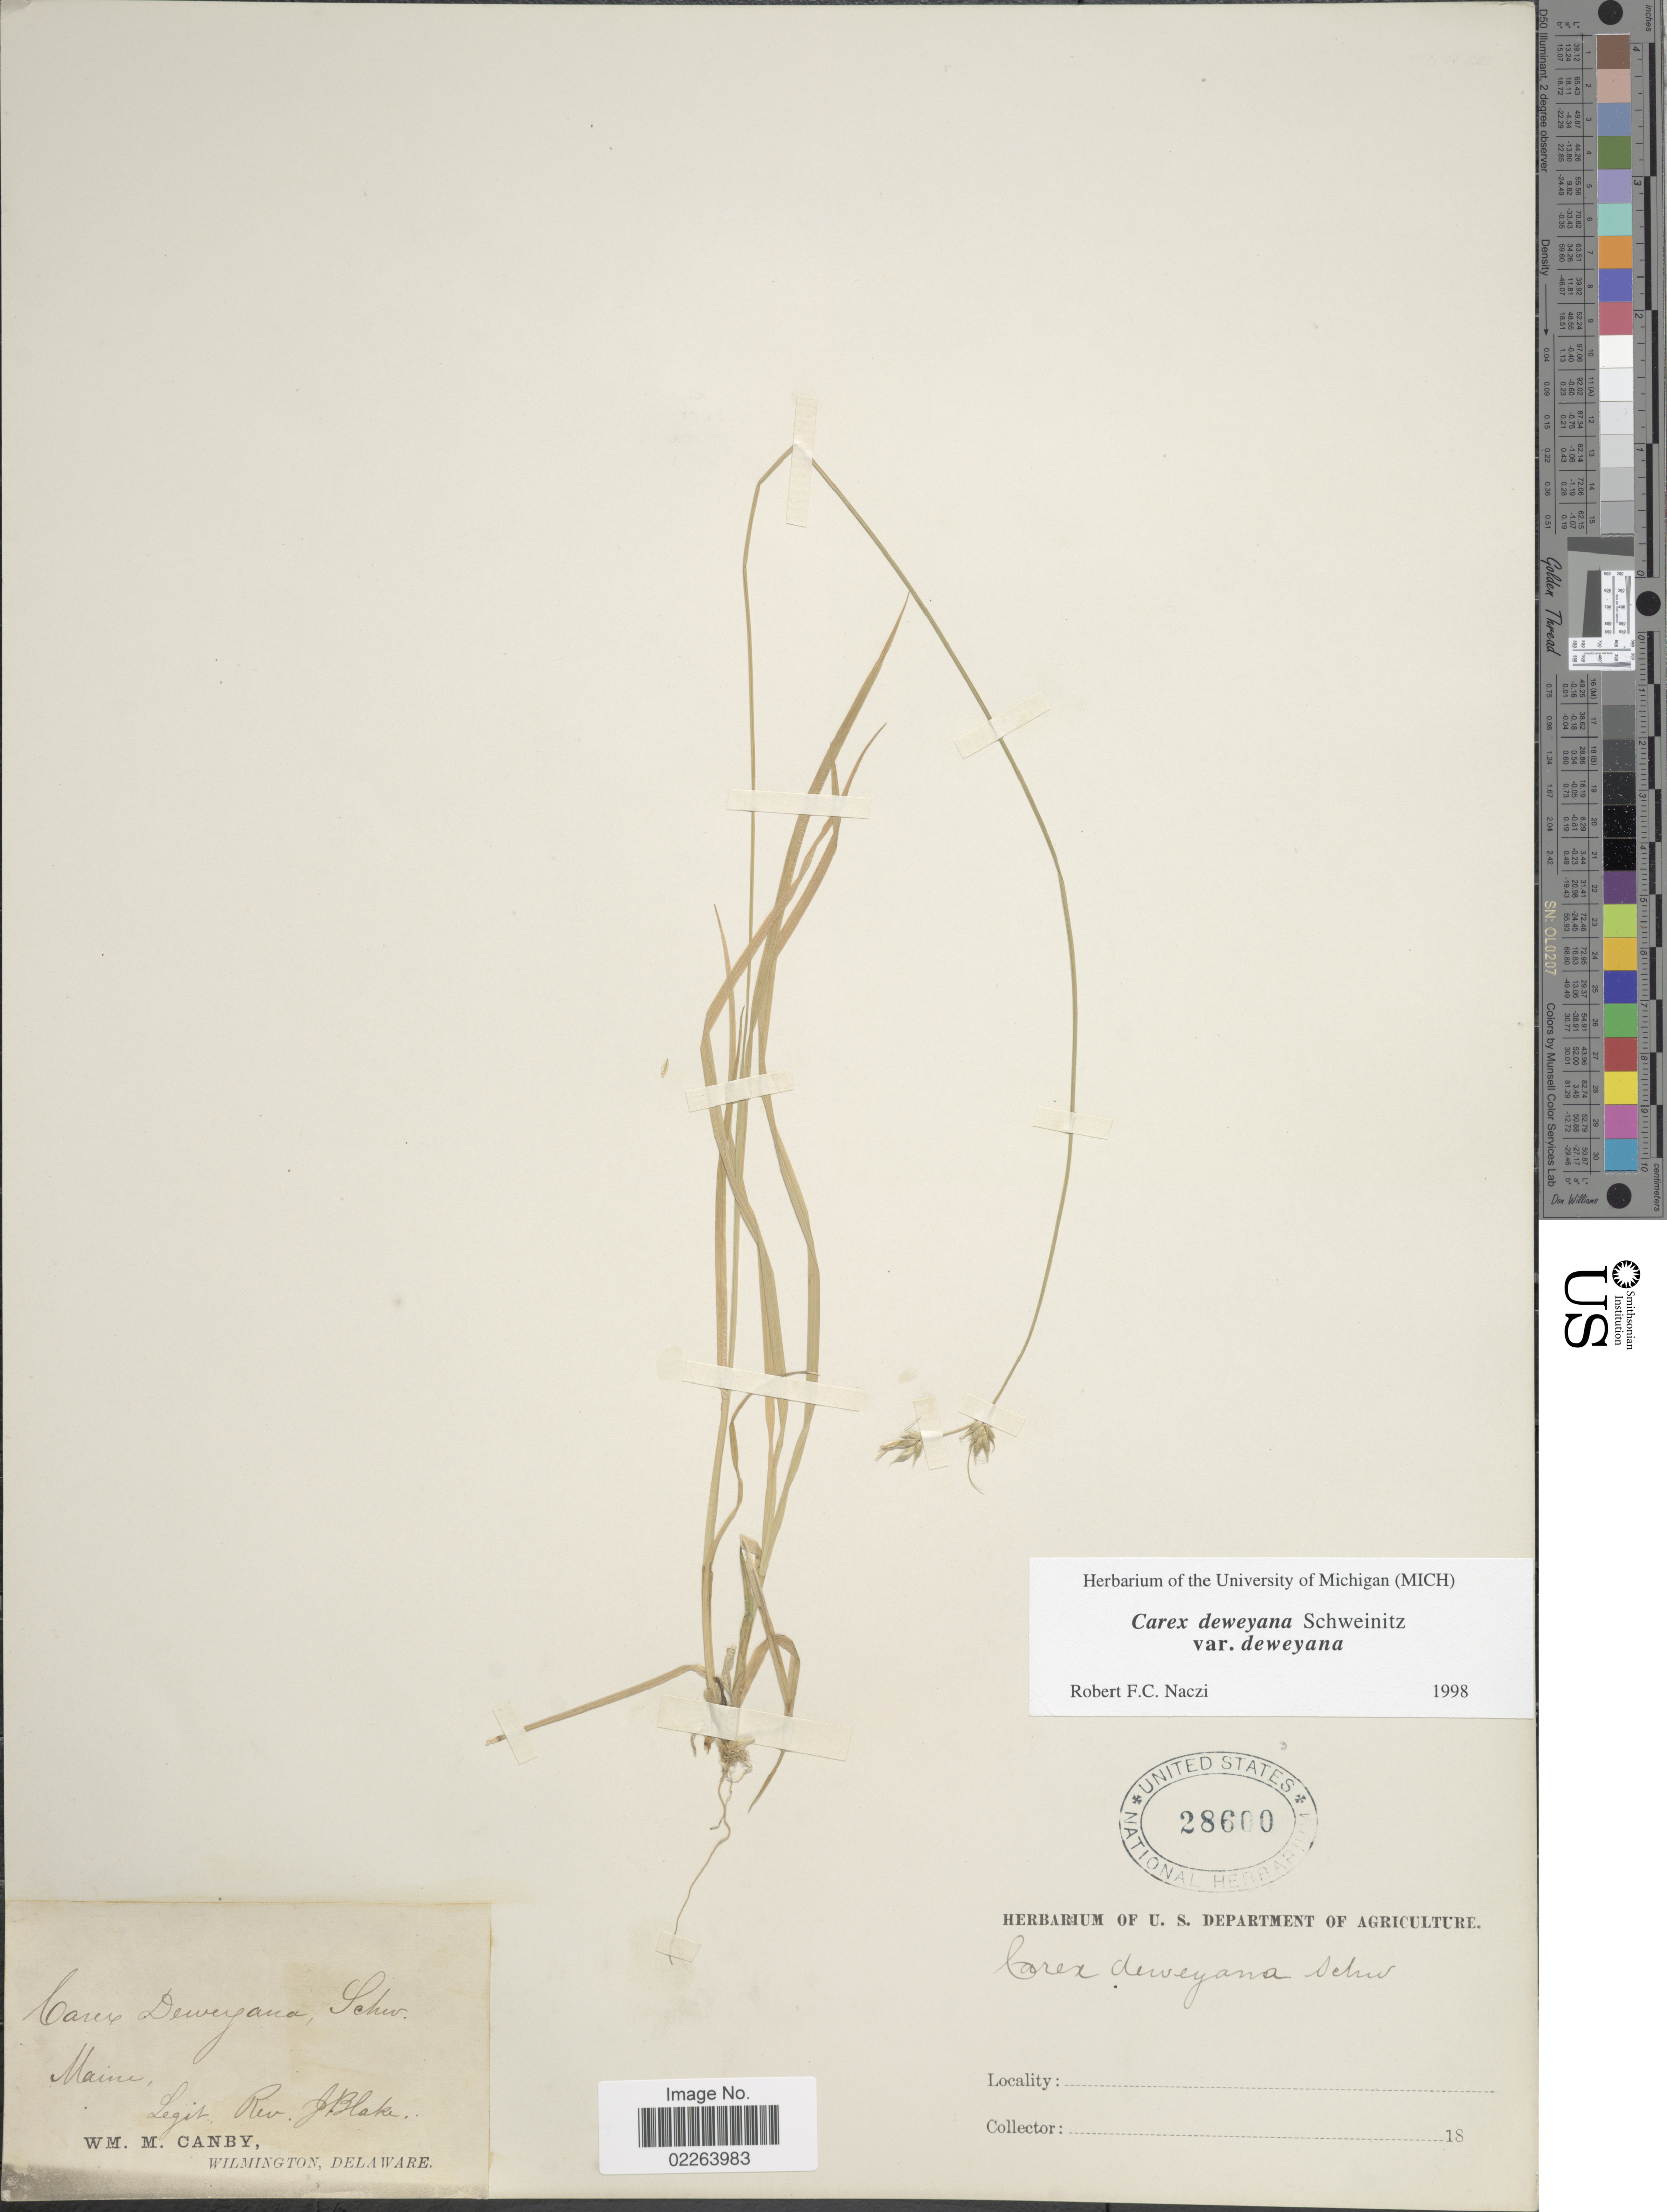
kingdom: Plantae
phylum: Tracheophyta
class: Liliopsida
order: Poales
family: Cyperaceae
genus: Carex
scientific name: Carex deweyana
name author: Schwein.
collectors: J. Blake & W. M. Canby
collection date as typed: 18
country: United States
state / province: Maine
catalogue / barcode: US 28600